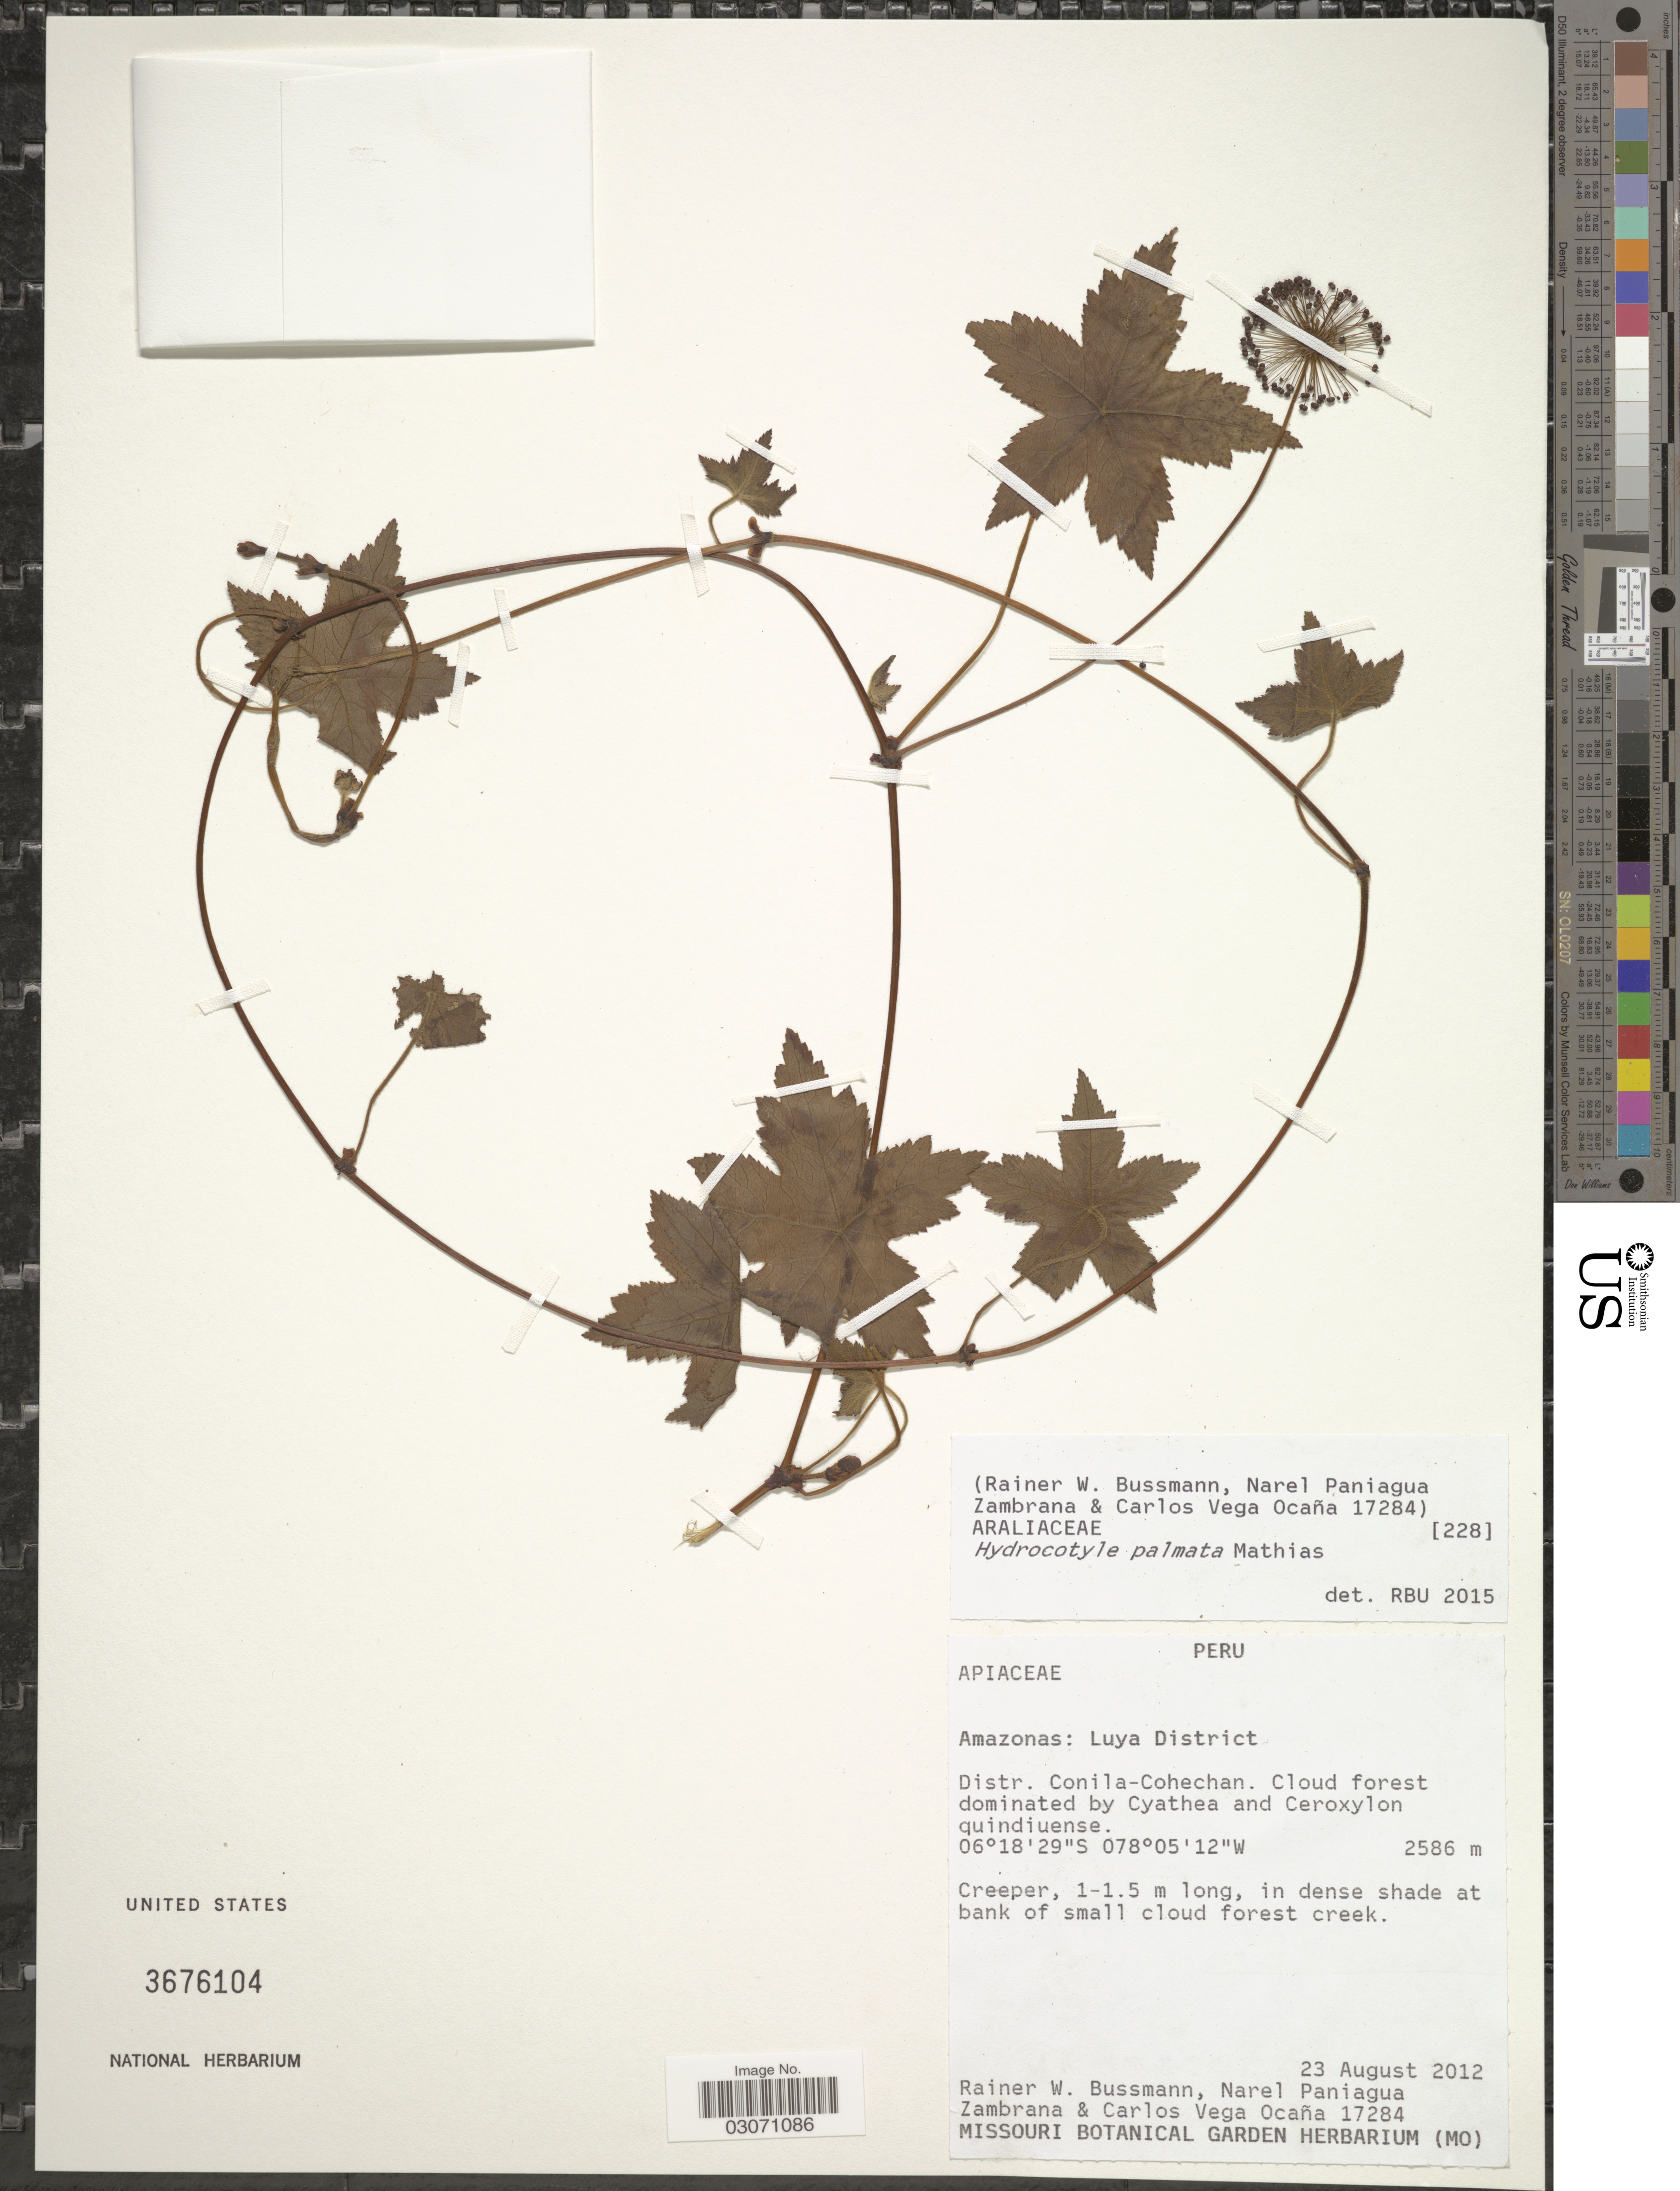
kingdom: Plantae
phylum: Tracheophyta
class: Magnoliopsida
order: Apiales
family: Araliaceae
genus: Hydrocotyle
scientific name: Hydrocotyle lehmannii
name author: Mathias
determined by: Mendoza, M.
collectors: R. W. Bussmann, N. Zambrana & C. Ocaña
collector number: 17284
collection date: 2012-08-23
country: Peru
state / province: Amazonas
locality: Amazonas: Luya District, Distr. Conila-Cohechan.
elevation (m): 2586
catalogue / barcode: US 3676104